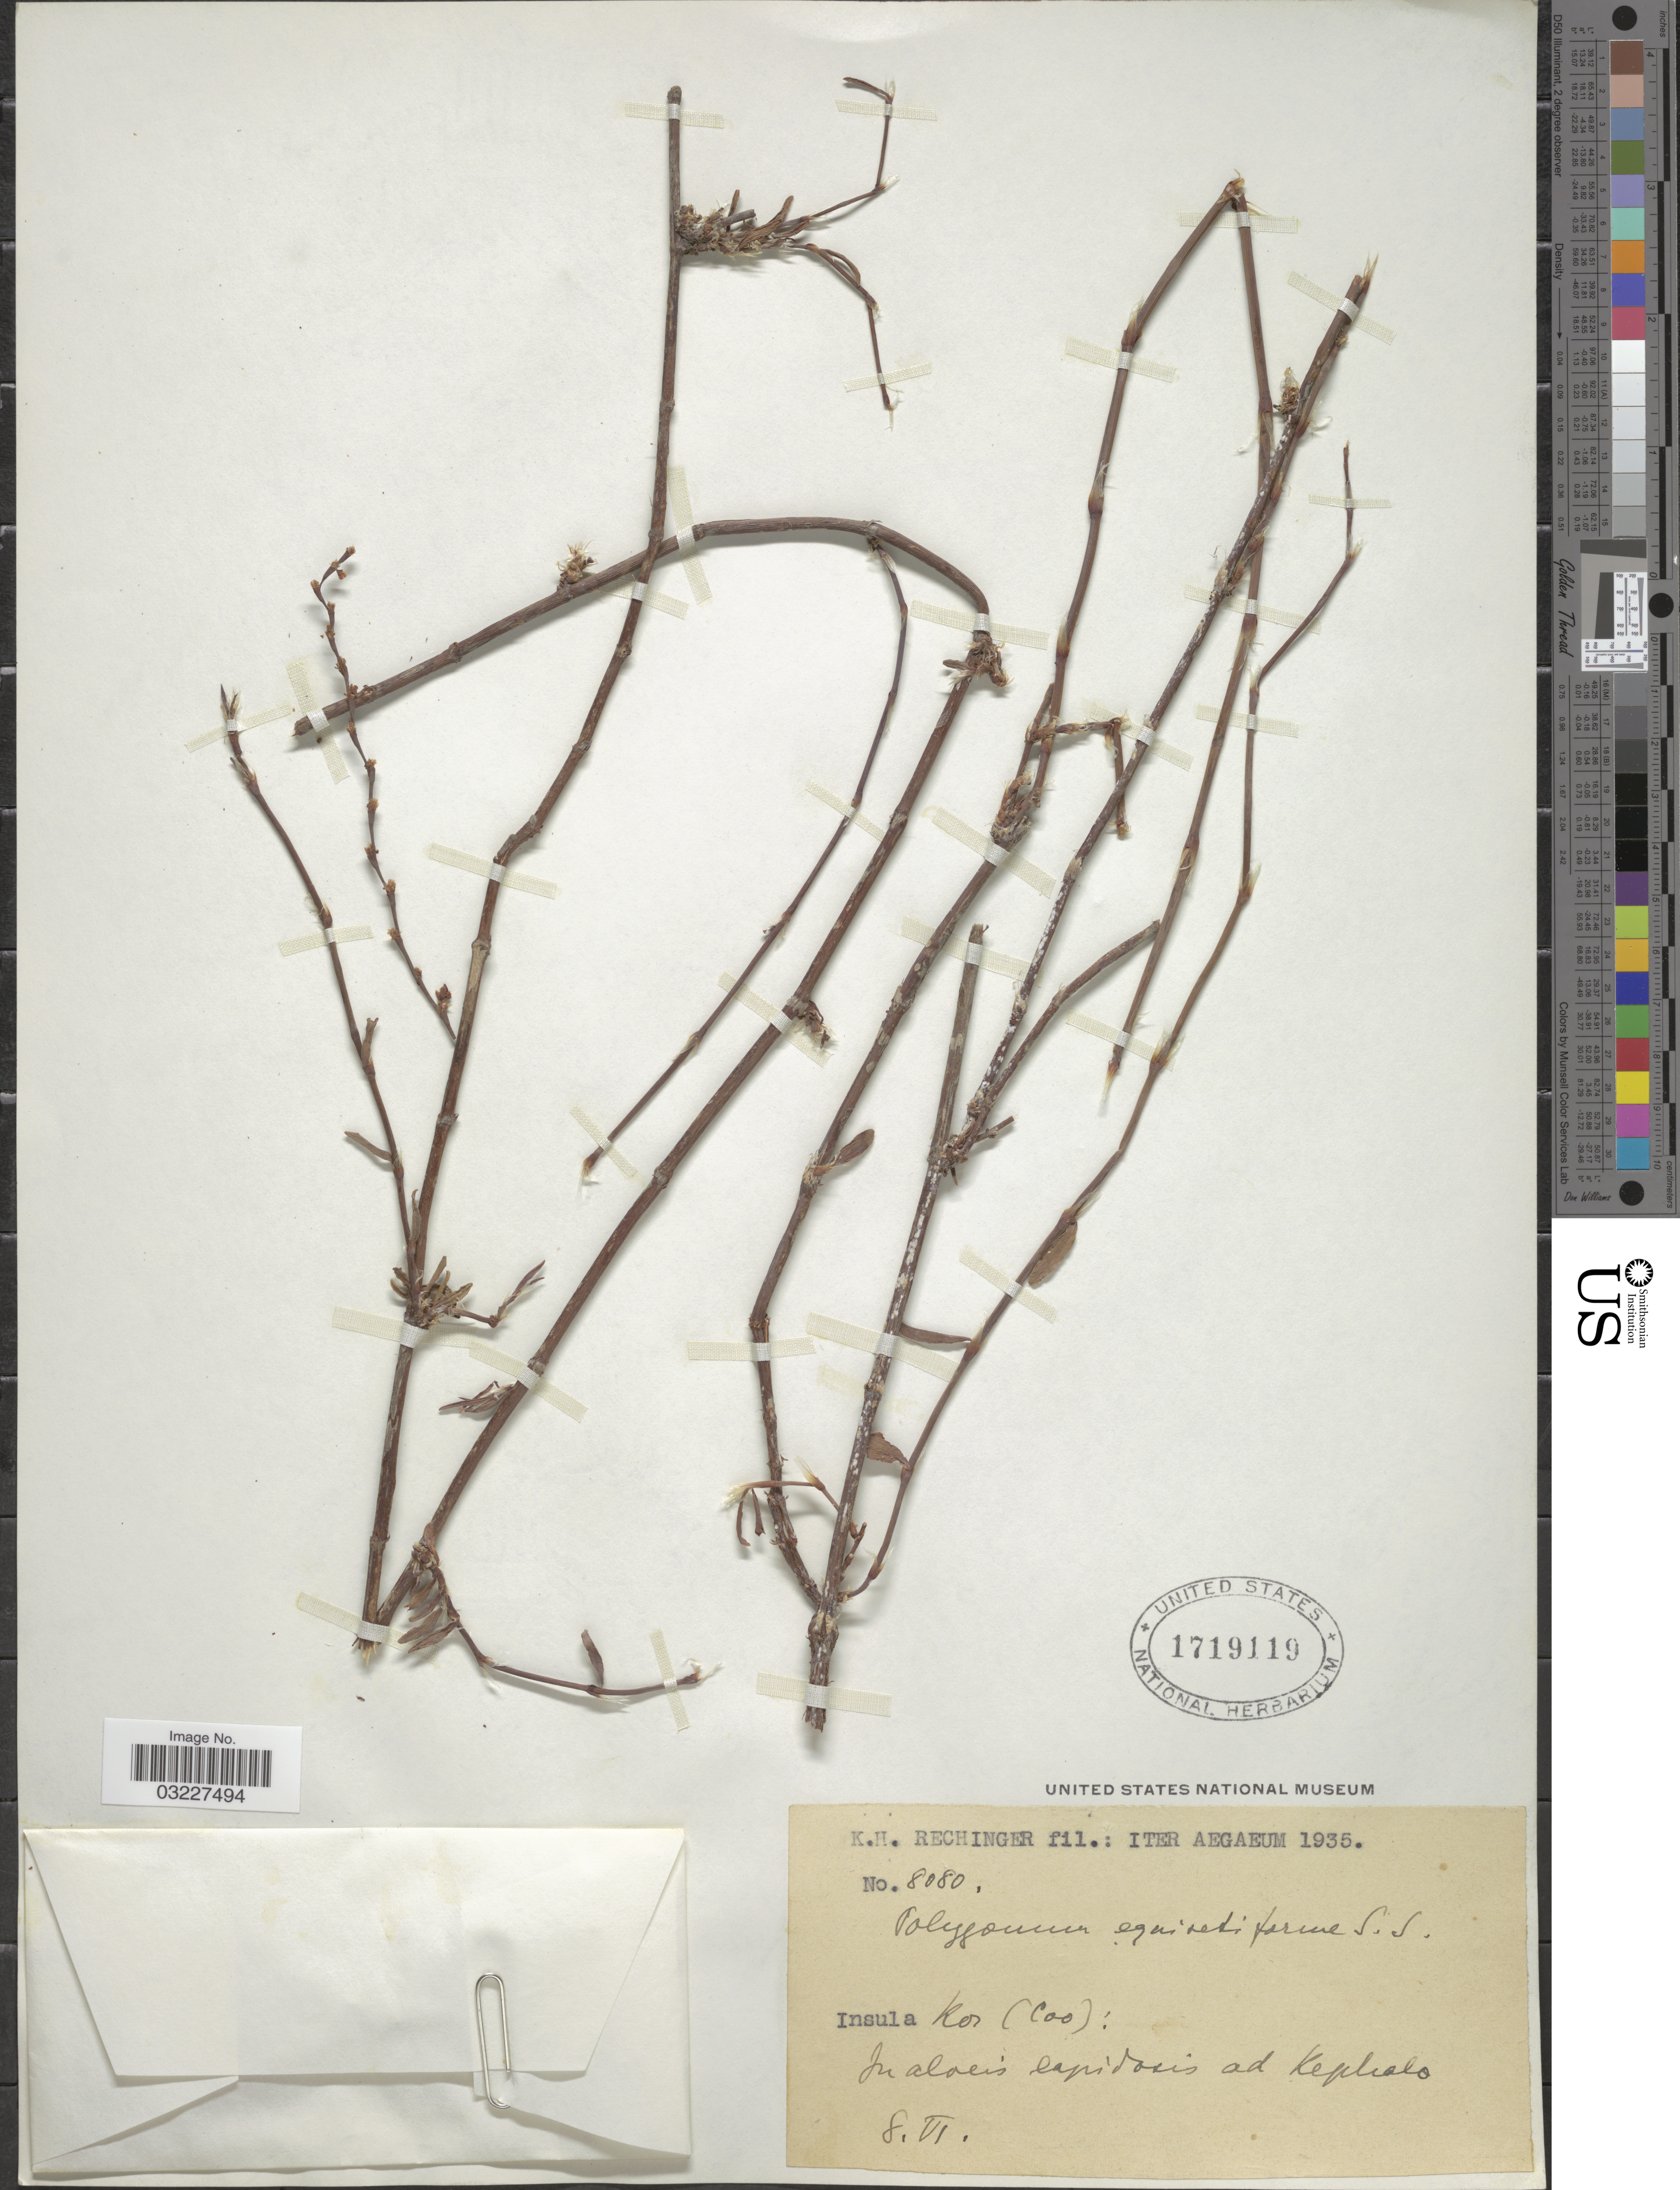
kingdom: Plantae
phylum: Tracheophyta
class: Magnoliopsida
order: Caryophyllales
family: Polygonaceae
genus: Polygonum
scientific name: Polygonum equisetiforme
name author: Sm.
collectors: K. H. Rechinger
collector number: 8080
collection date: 1935-06-08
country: Greece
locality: Iter Aegaeum, Insula Kos (Coo): In alveis lapidosis ad Kephalo.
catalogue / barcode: US 1719119